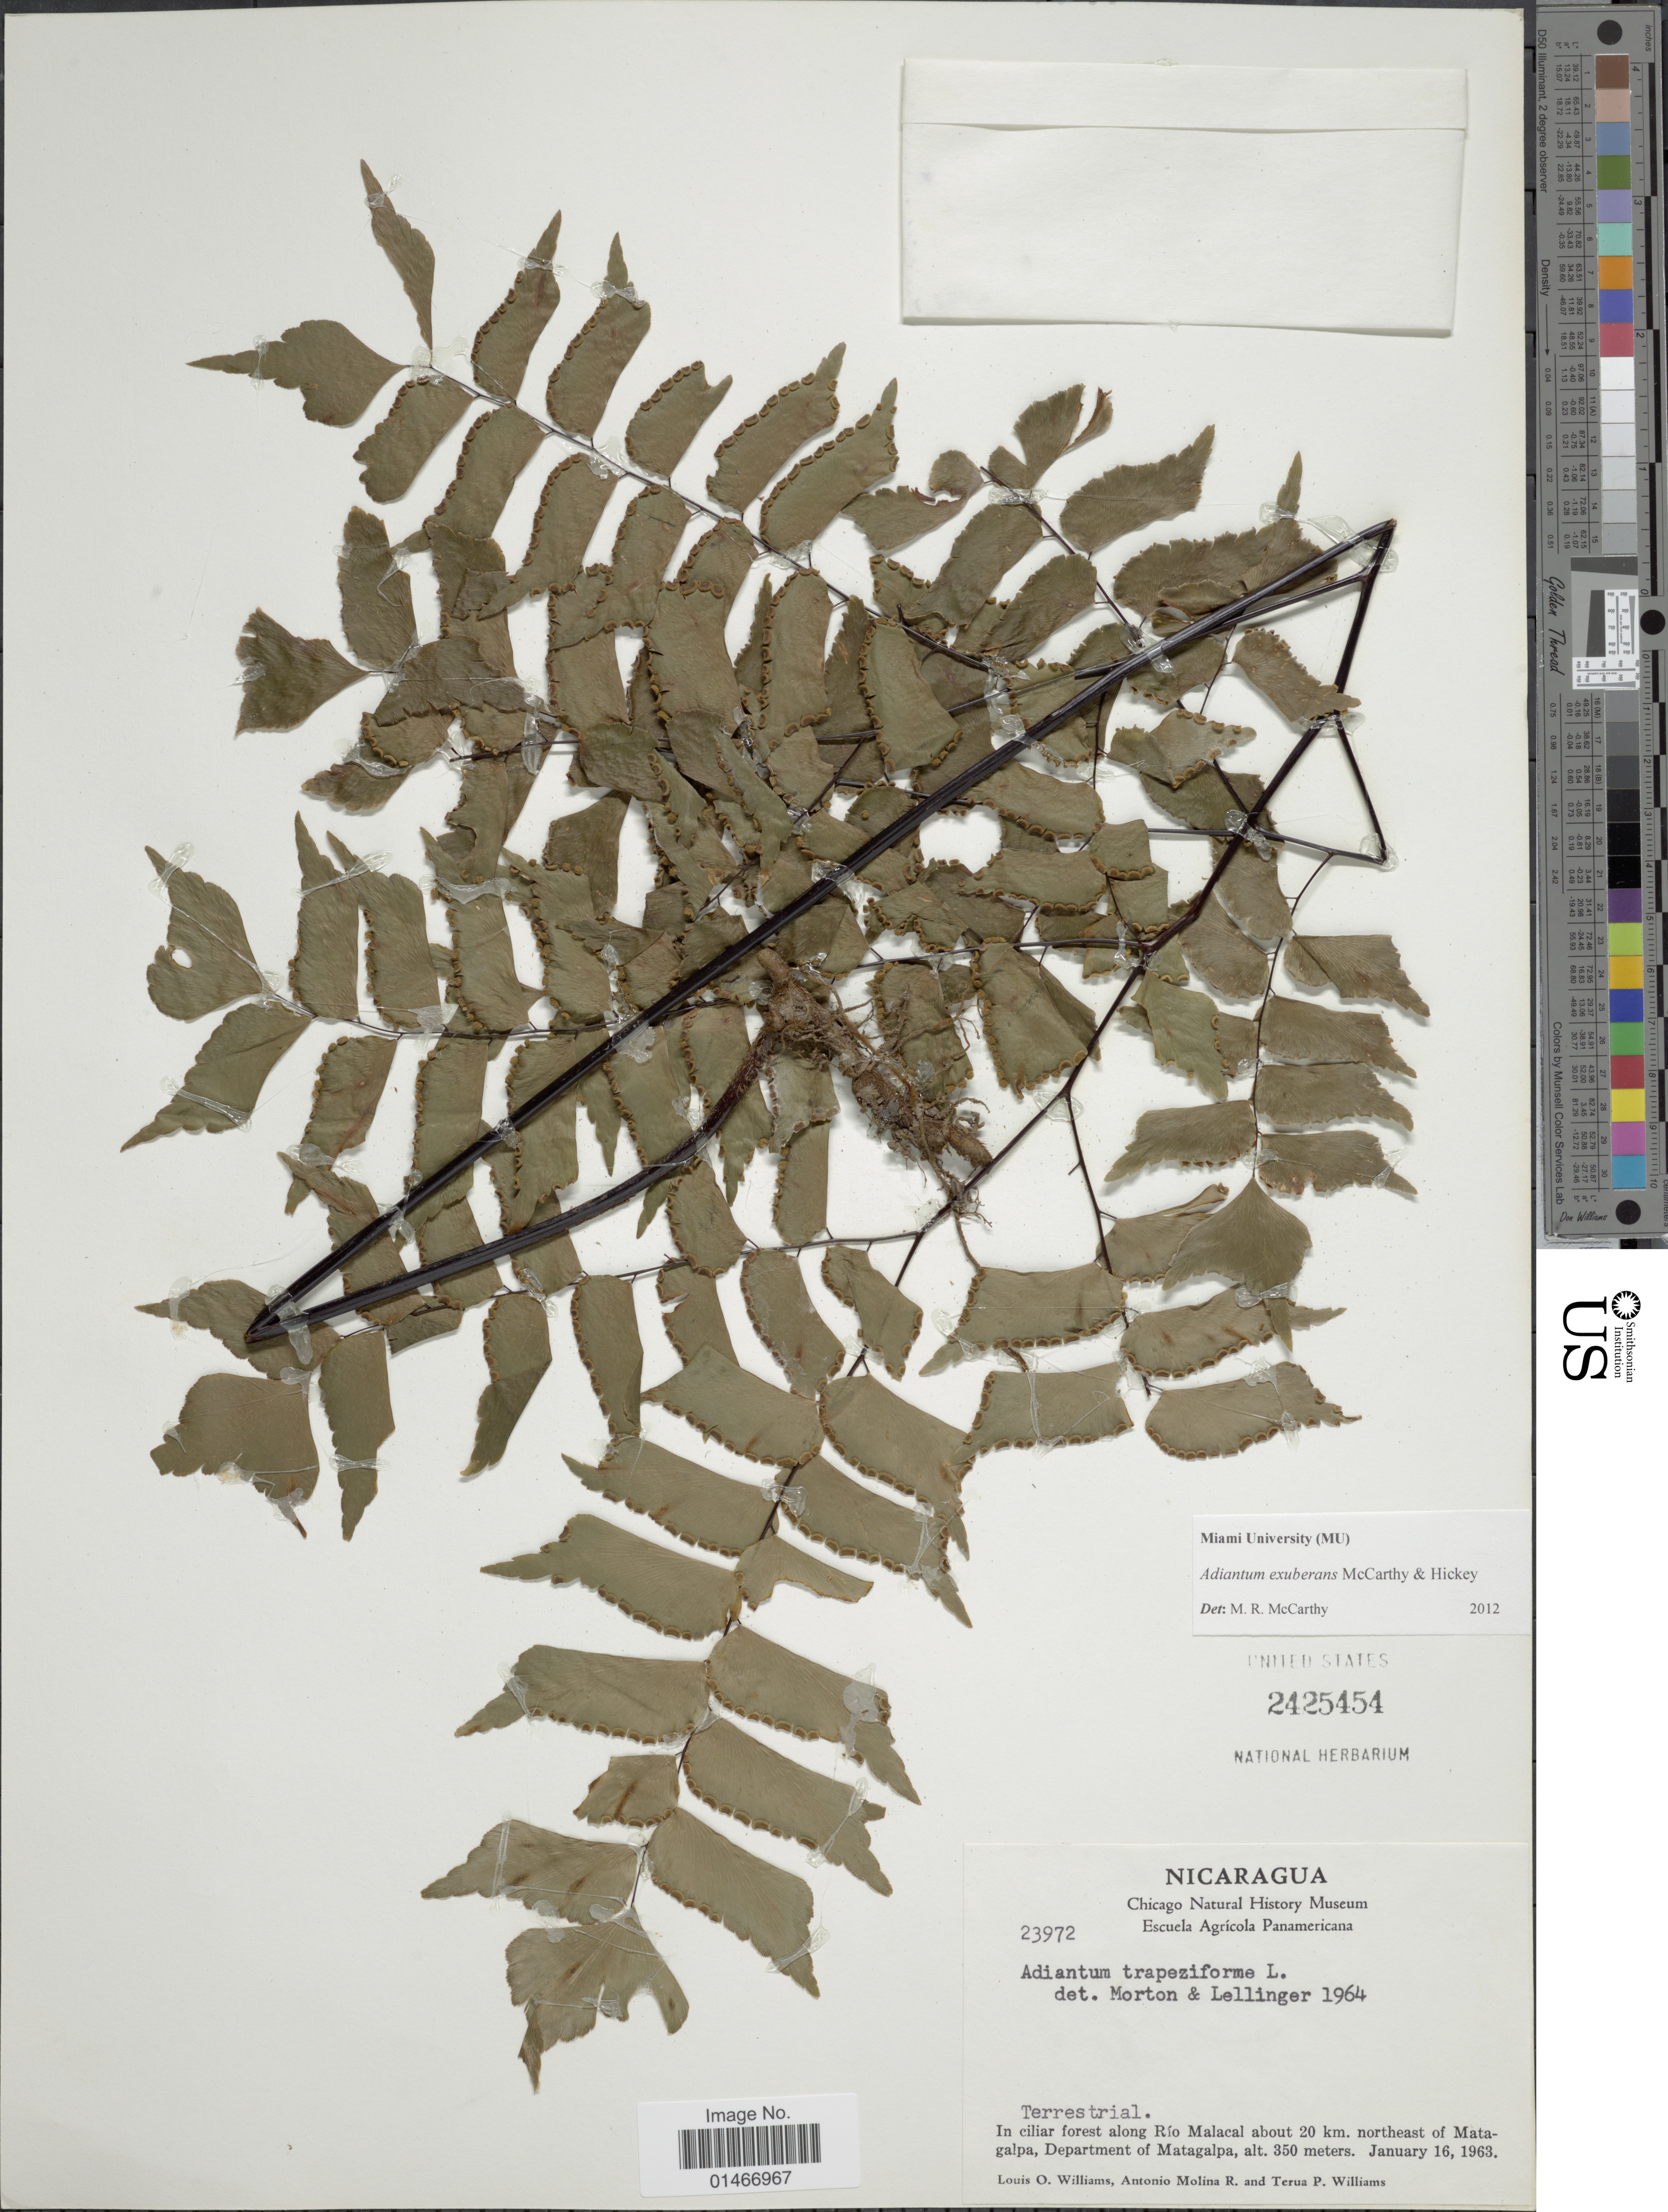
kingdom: Plantae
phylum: Tracheophyta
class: Polypodiopsida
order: Polypodiales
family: Pteridaceae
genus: Adiantum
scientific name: Adiantum exuberans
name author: M.R. McCarthy & Hickey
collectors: L. O. Williams, A. Molina R. & T. P. Williams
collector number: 23972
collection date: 1963-01-16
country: Nicaragua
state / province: Matagalpa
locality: In ciliar forest along Rio Malacal about 20 km. northeast of Matagalpa, Department of Matagalpa.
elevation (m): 350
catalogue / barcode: US 2425454